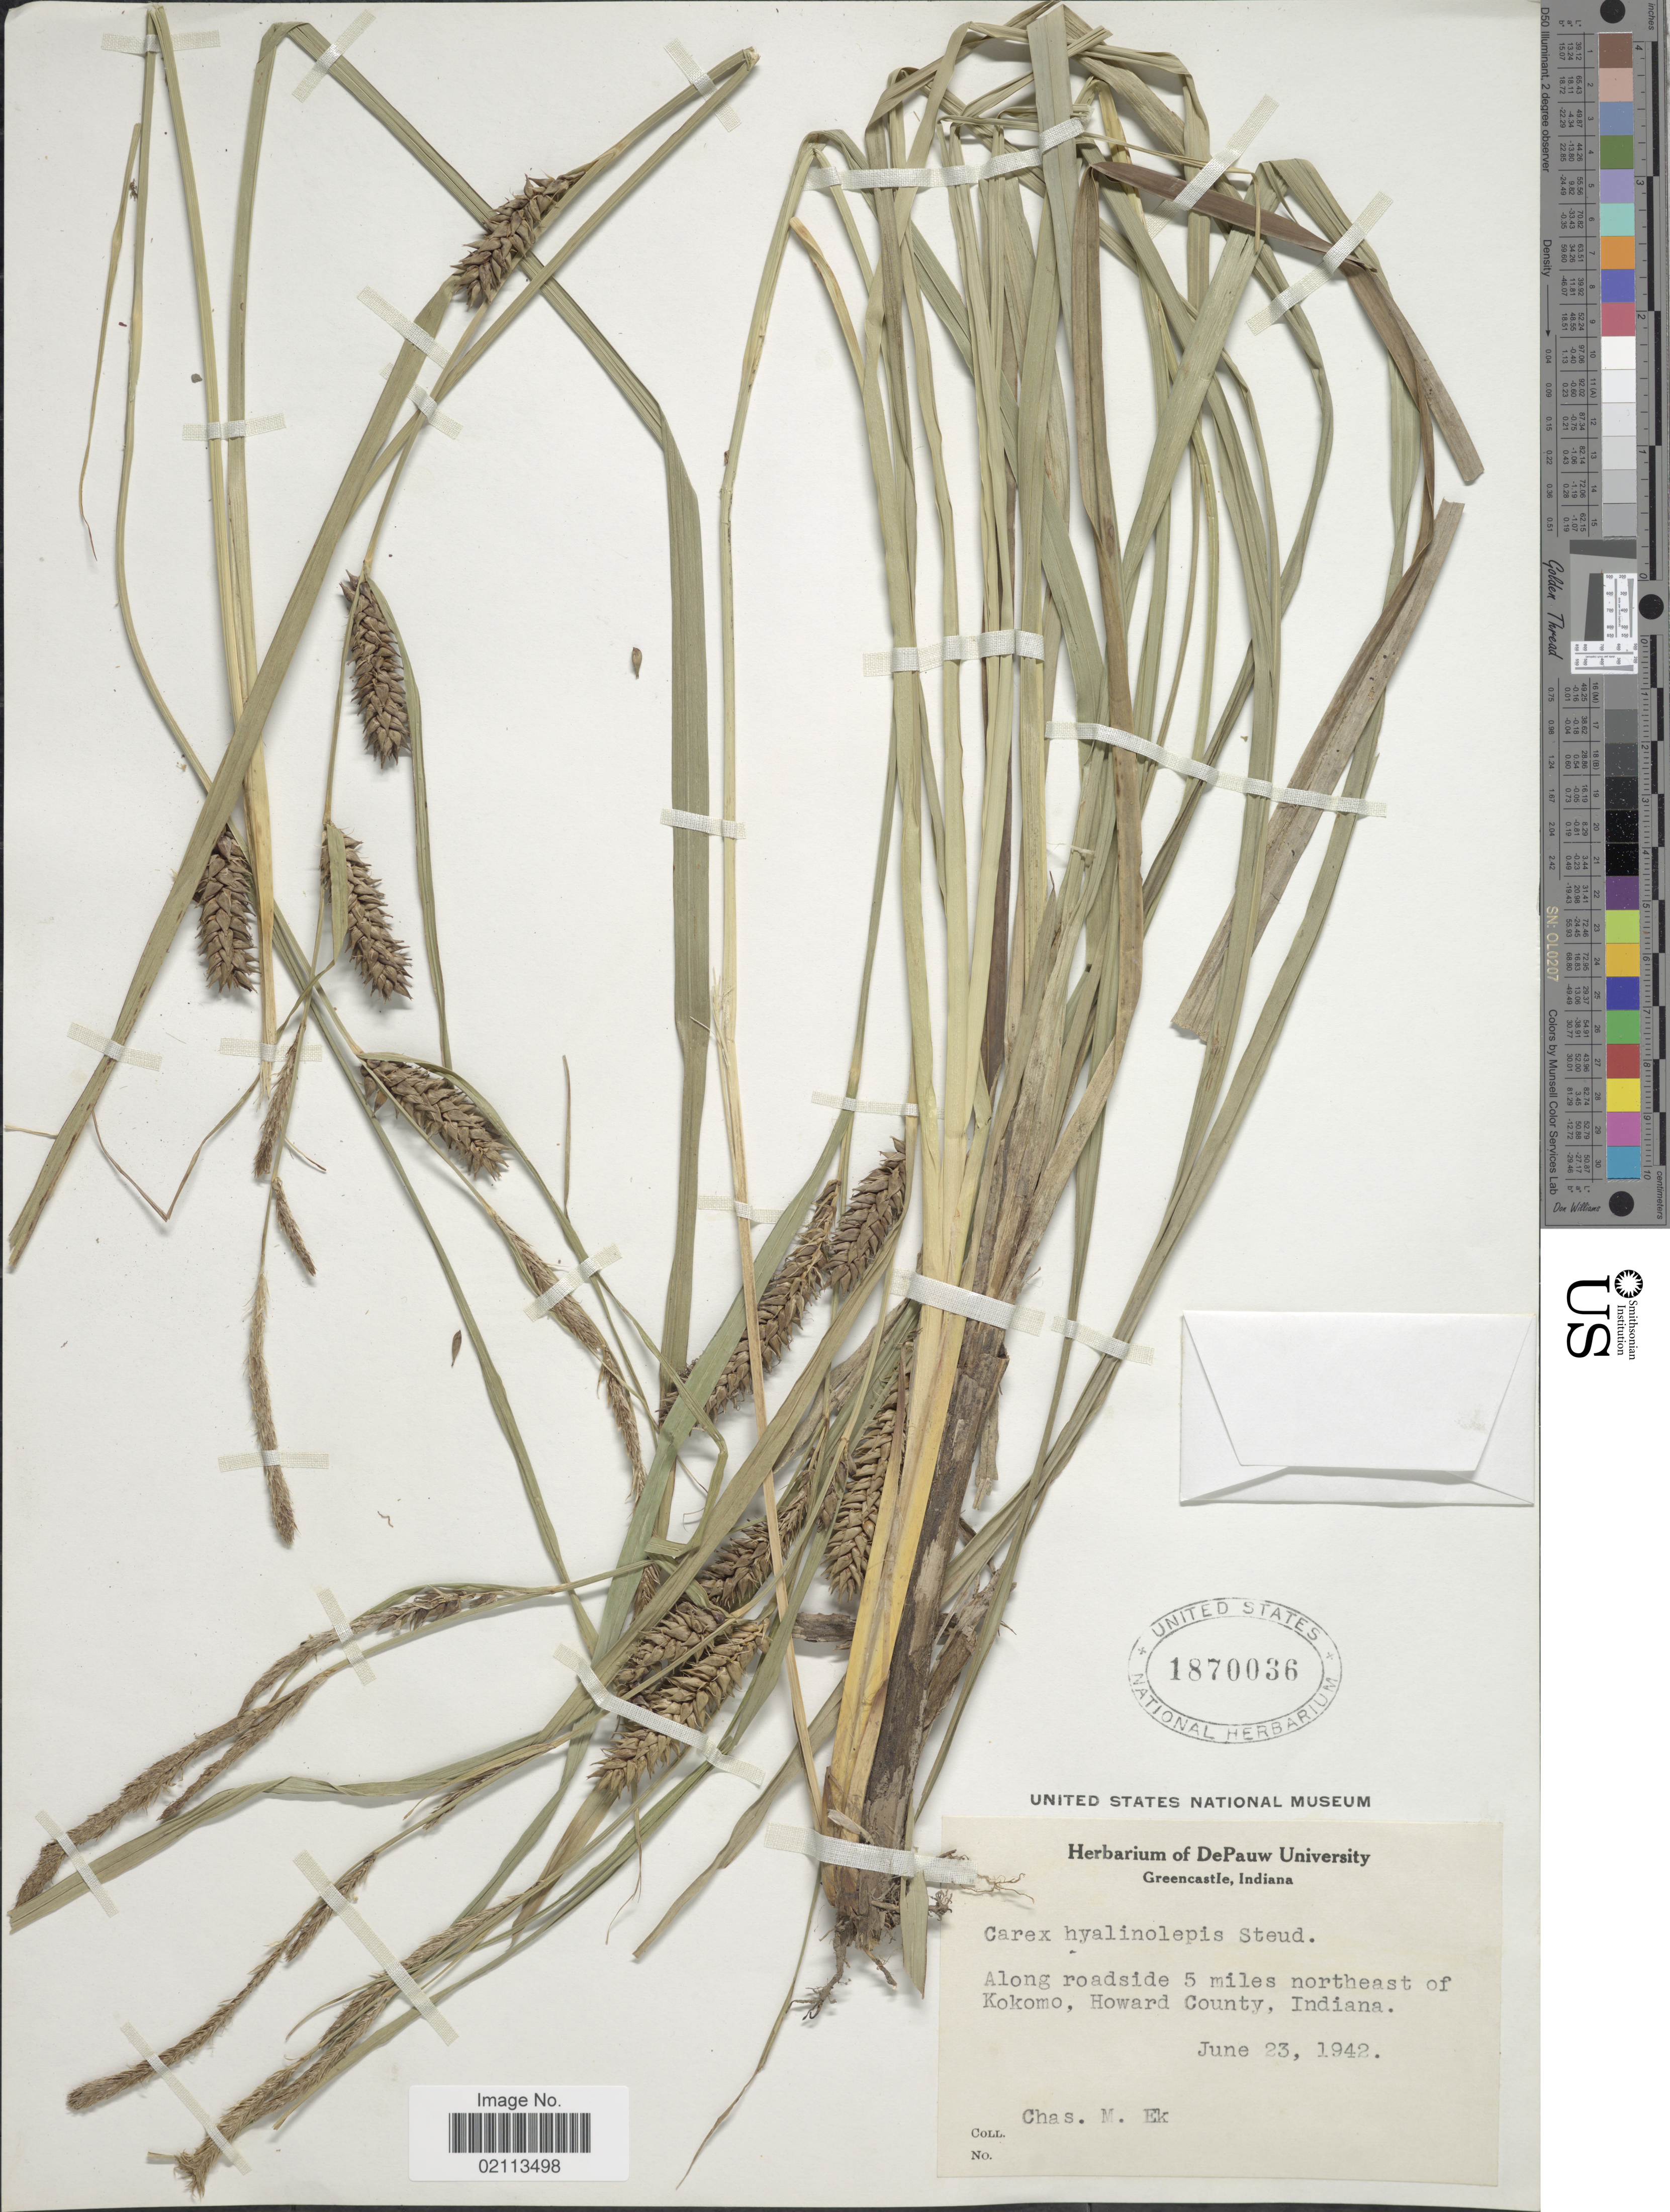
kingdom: Plantae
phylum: Tracheophyta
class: Liliopsida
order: Poales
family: Cyperaceae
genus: Carex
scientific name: Carex hyalinolepis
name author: Steud.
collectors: C. Ek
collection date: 1942-06-23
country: United States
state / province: Indiana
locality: Along roadside 5 miles northeast of Kokomo, Howard County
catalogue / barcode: US 1870036